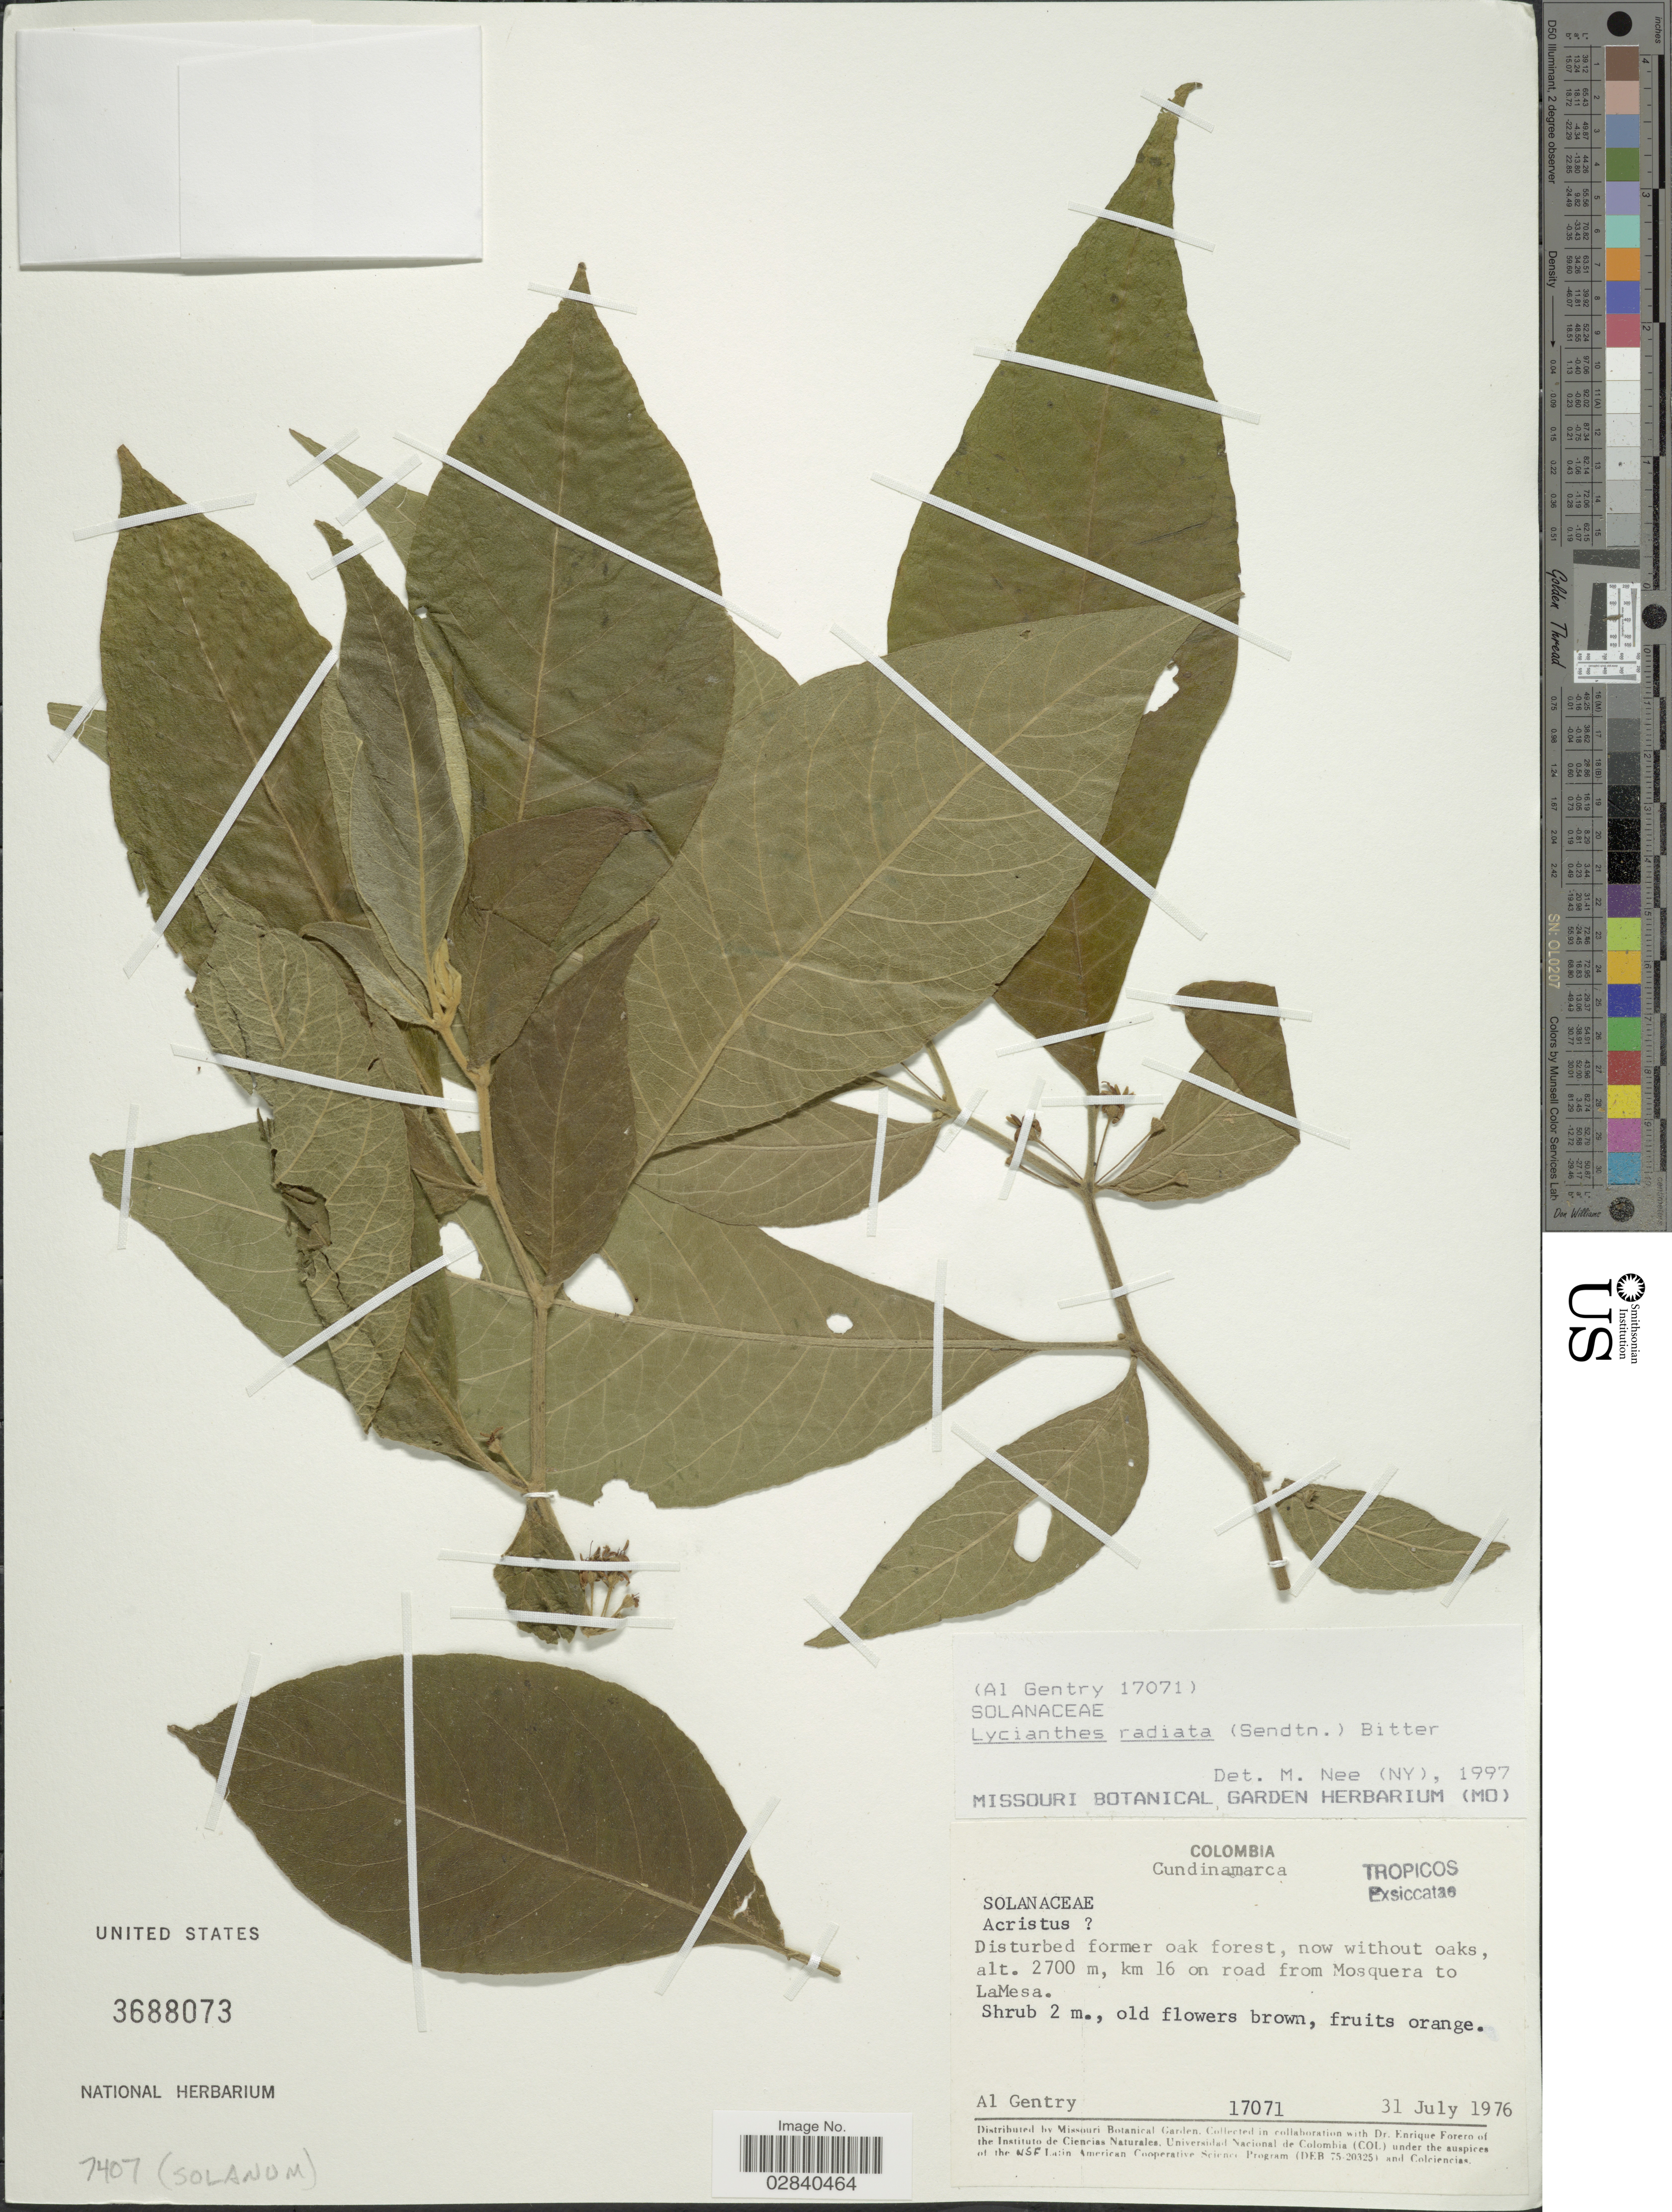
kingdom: Plantae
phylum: Tracheophyta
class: Magnoliopsida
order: Solanales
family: Solanaceae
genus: Lycianthes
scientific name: Lycianthes radiata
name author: (Sendtn.) Bitter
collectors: A. H. Gentry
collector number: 17071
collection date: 1976-07-31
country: Colombia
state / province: Cundinamarca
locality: Cundinamarca, km 16 on road from Mosquera to LaMesa.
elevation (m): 2700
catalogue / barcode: US 3688073